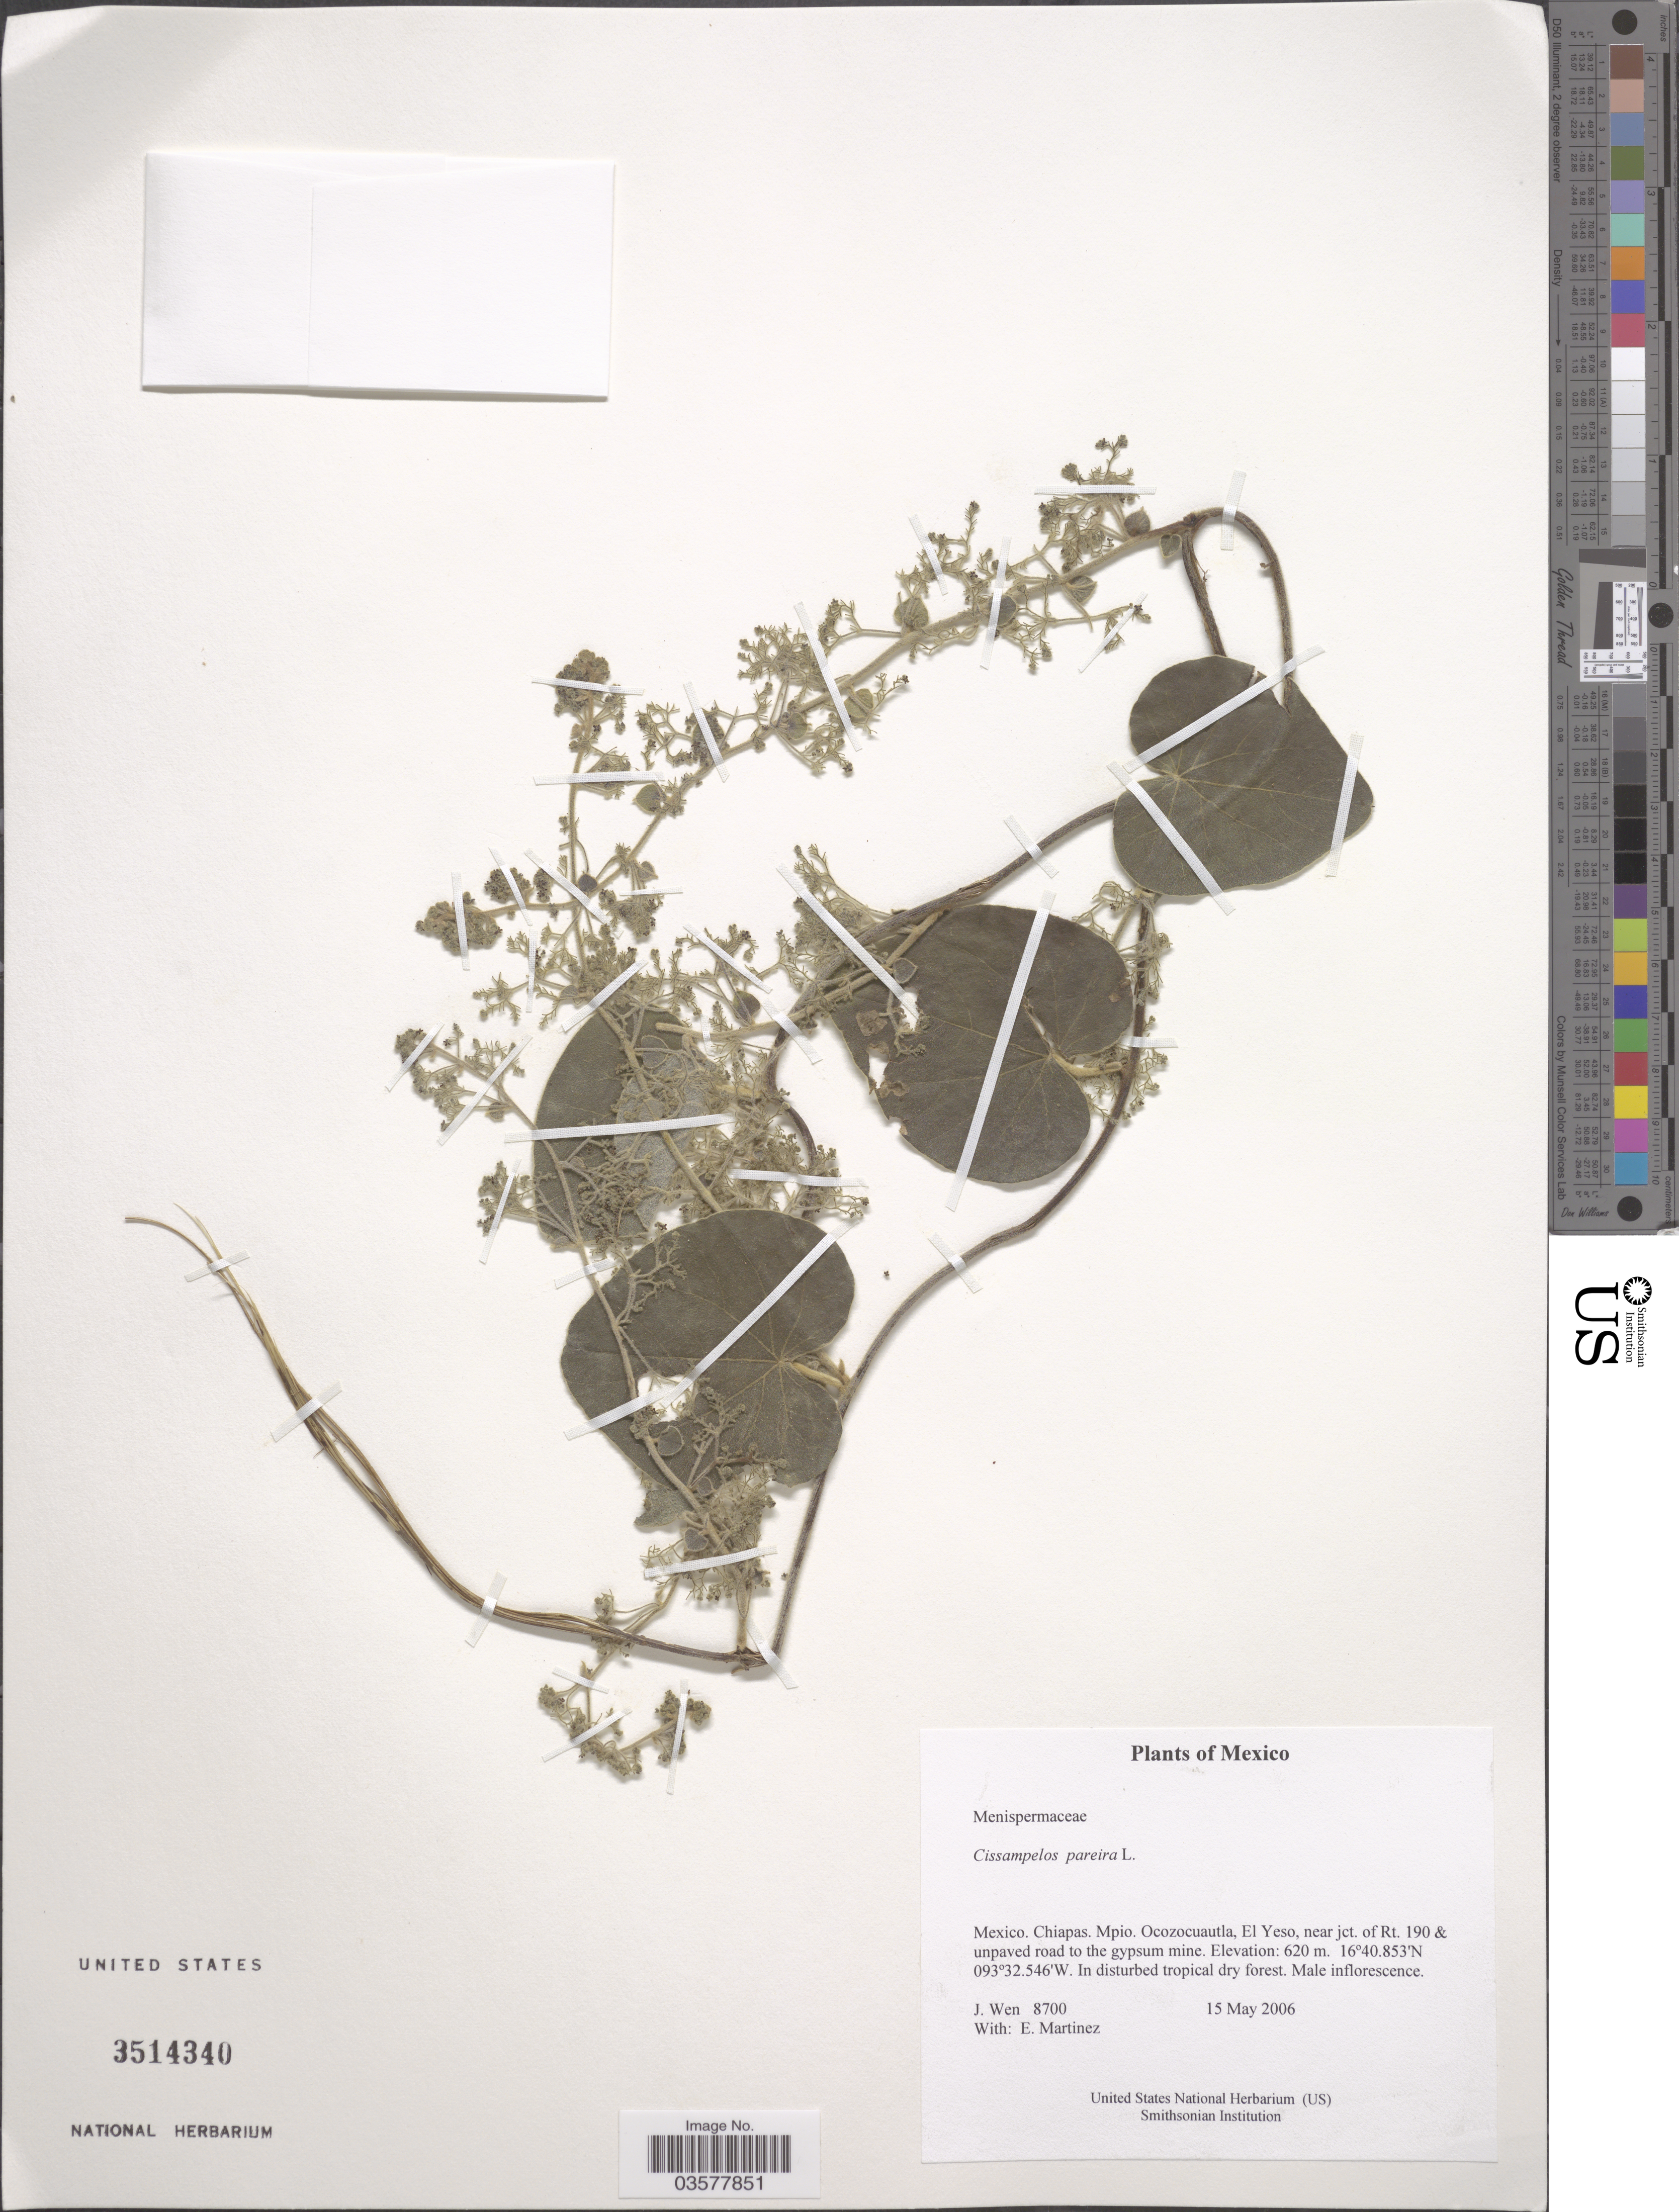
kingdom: Plantae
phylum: Tracheophyta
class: Magnoliopsida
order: Ranunculales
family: Menispermaceae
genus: Cissampelos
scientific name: Cissampelos pareira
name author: L.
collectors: J. Wen & E. Martínez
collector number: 8700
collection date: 2006-05-15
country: Mexico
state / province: Chiapas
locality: Mpio. Ocozocuautla, El Yeso, near jct. of Rt. 190.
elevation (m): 620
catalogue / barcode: US 3514340